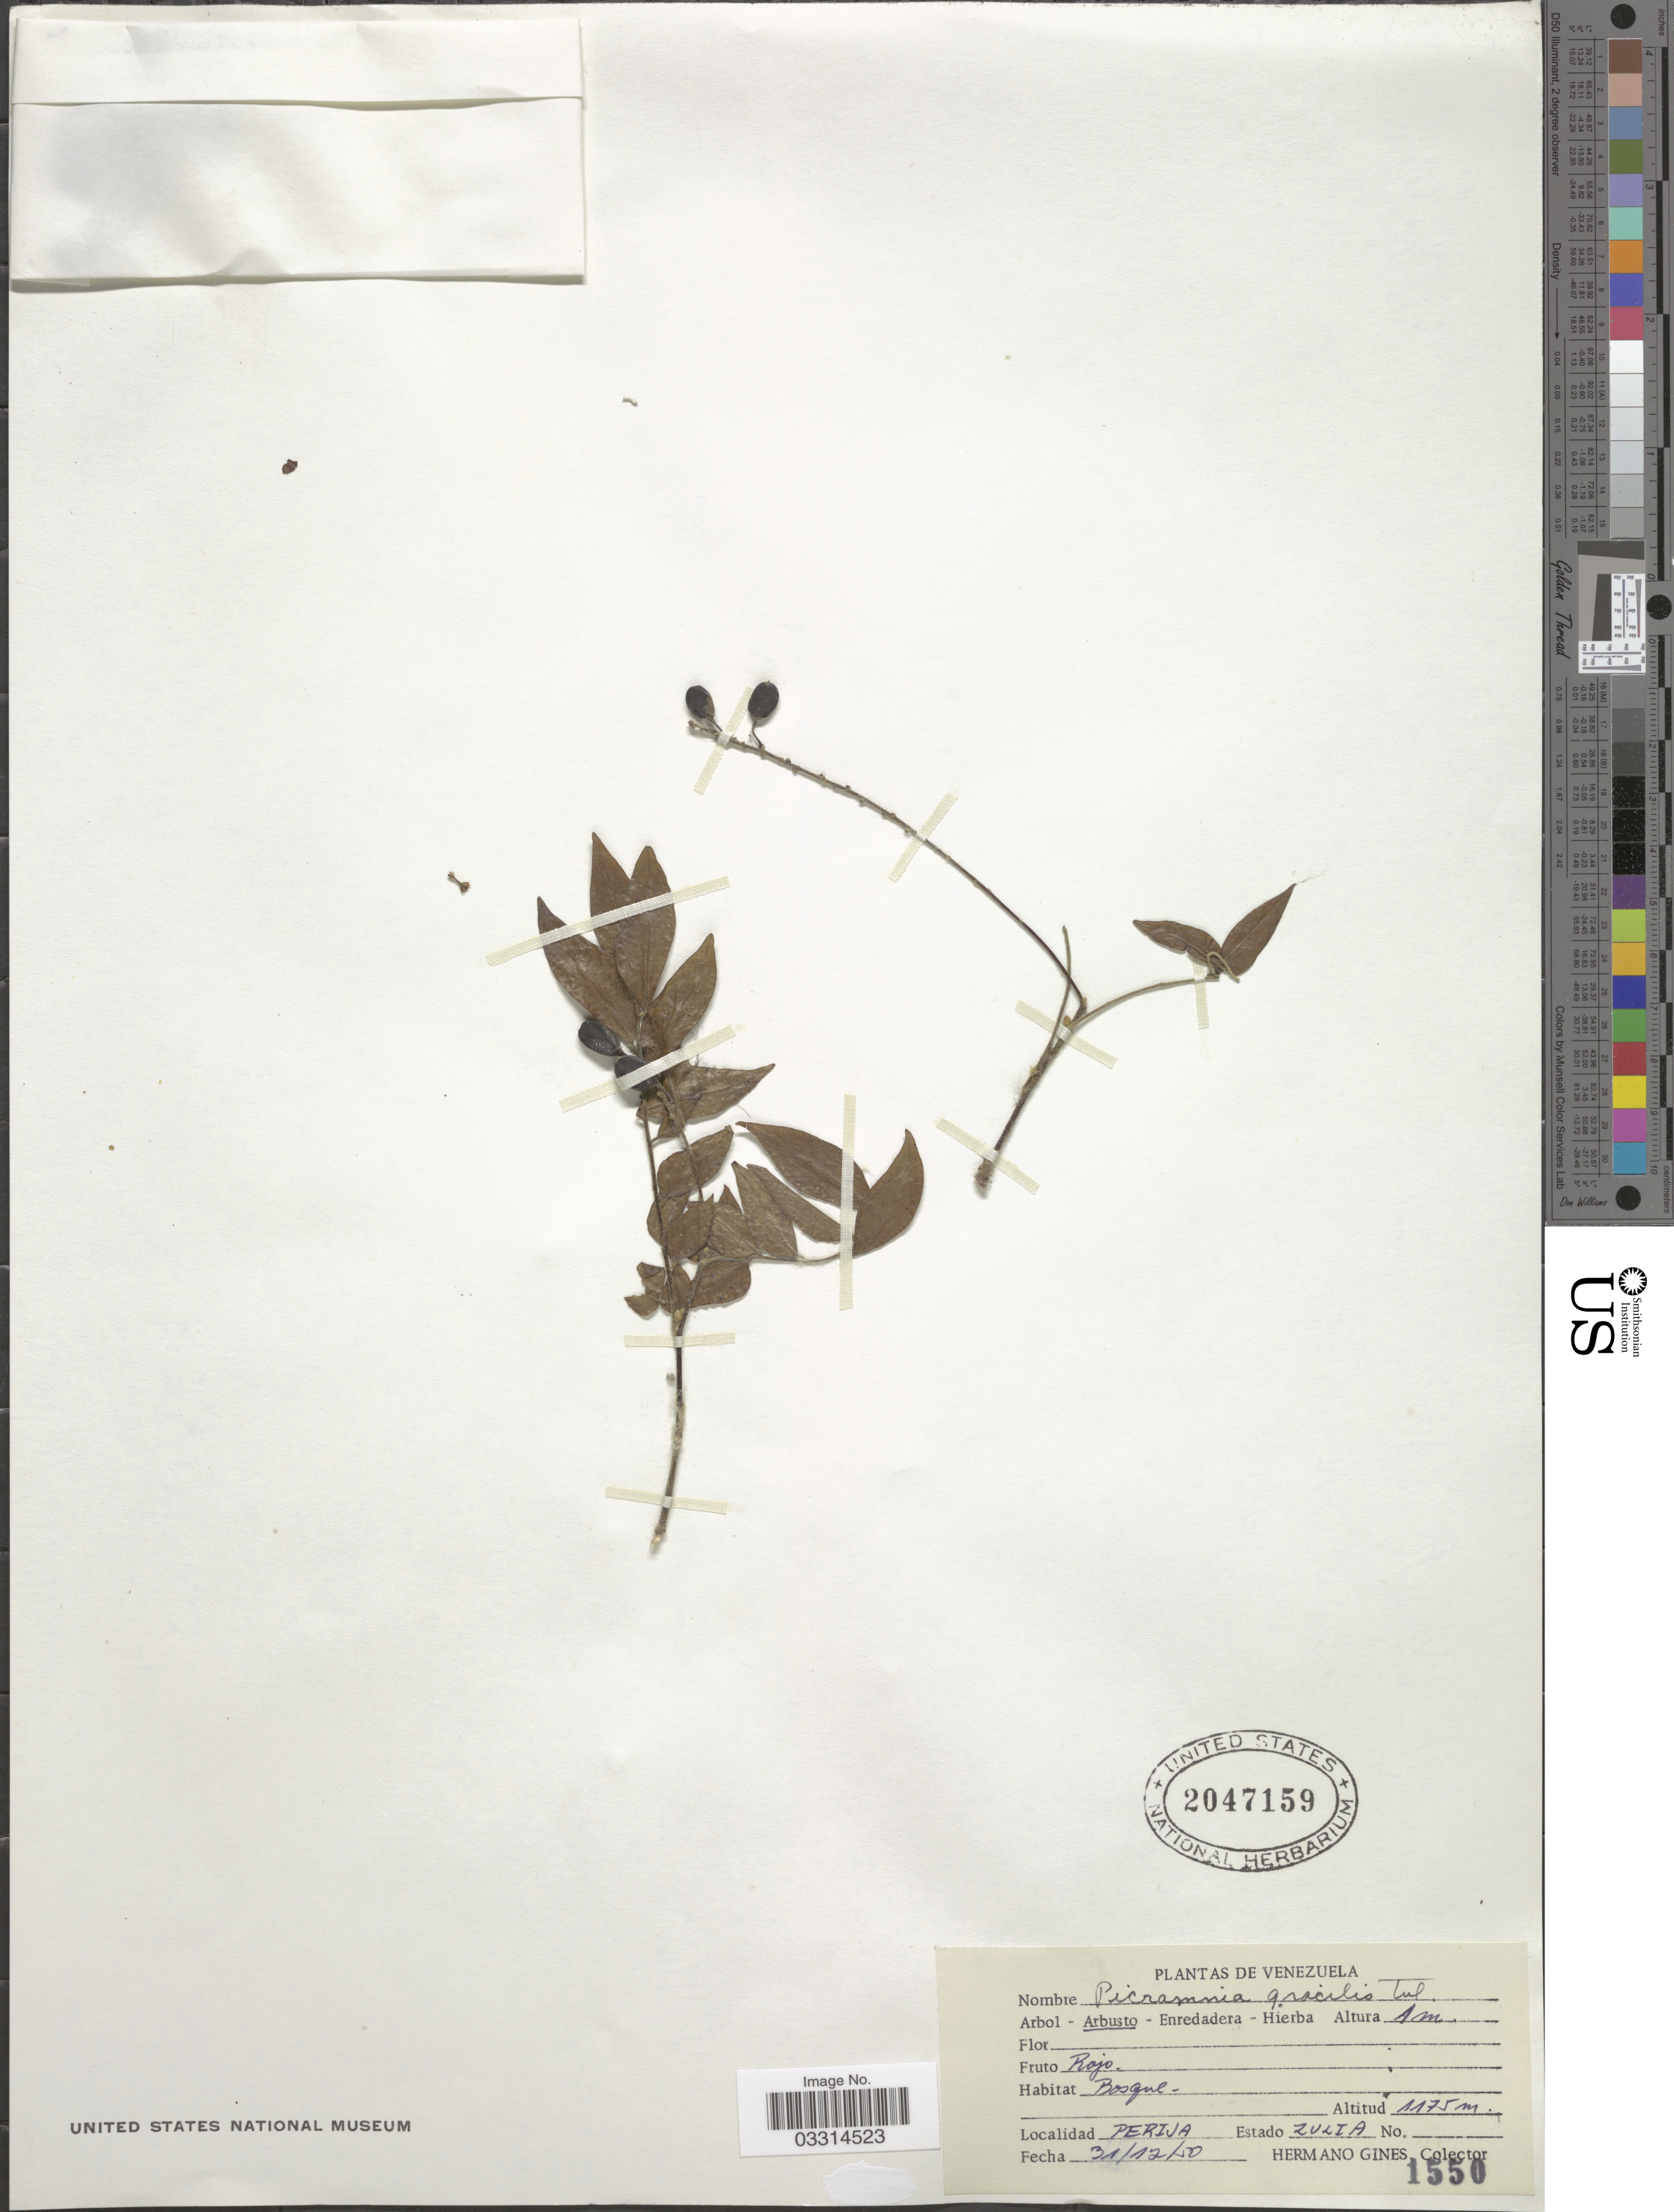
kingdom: Plantae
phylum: Tracheophyta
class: Magnoliopsida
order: Picramniales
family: Picramniaceae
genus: Picramnia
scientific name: Picramnia gracilis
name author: Tul.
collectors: Bro. Gines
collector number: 1550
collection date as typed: Transcribed d/m/y: 31/12/50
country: Venezuela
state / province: Zulia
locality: Perija.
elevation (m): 1175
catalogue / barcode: US 2047159